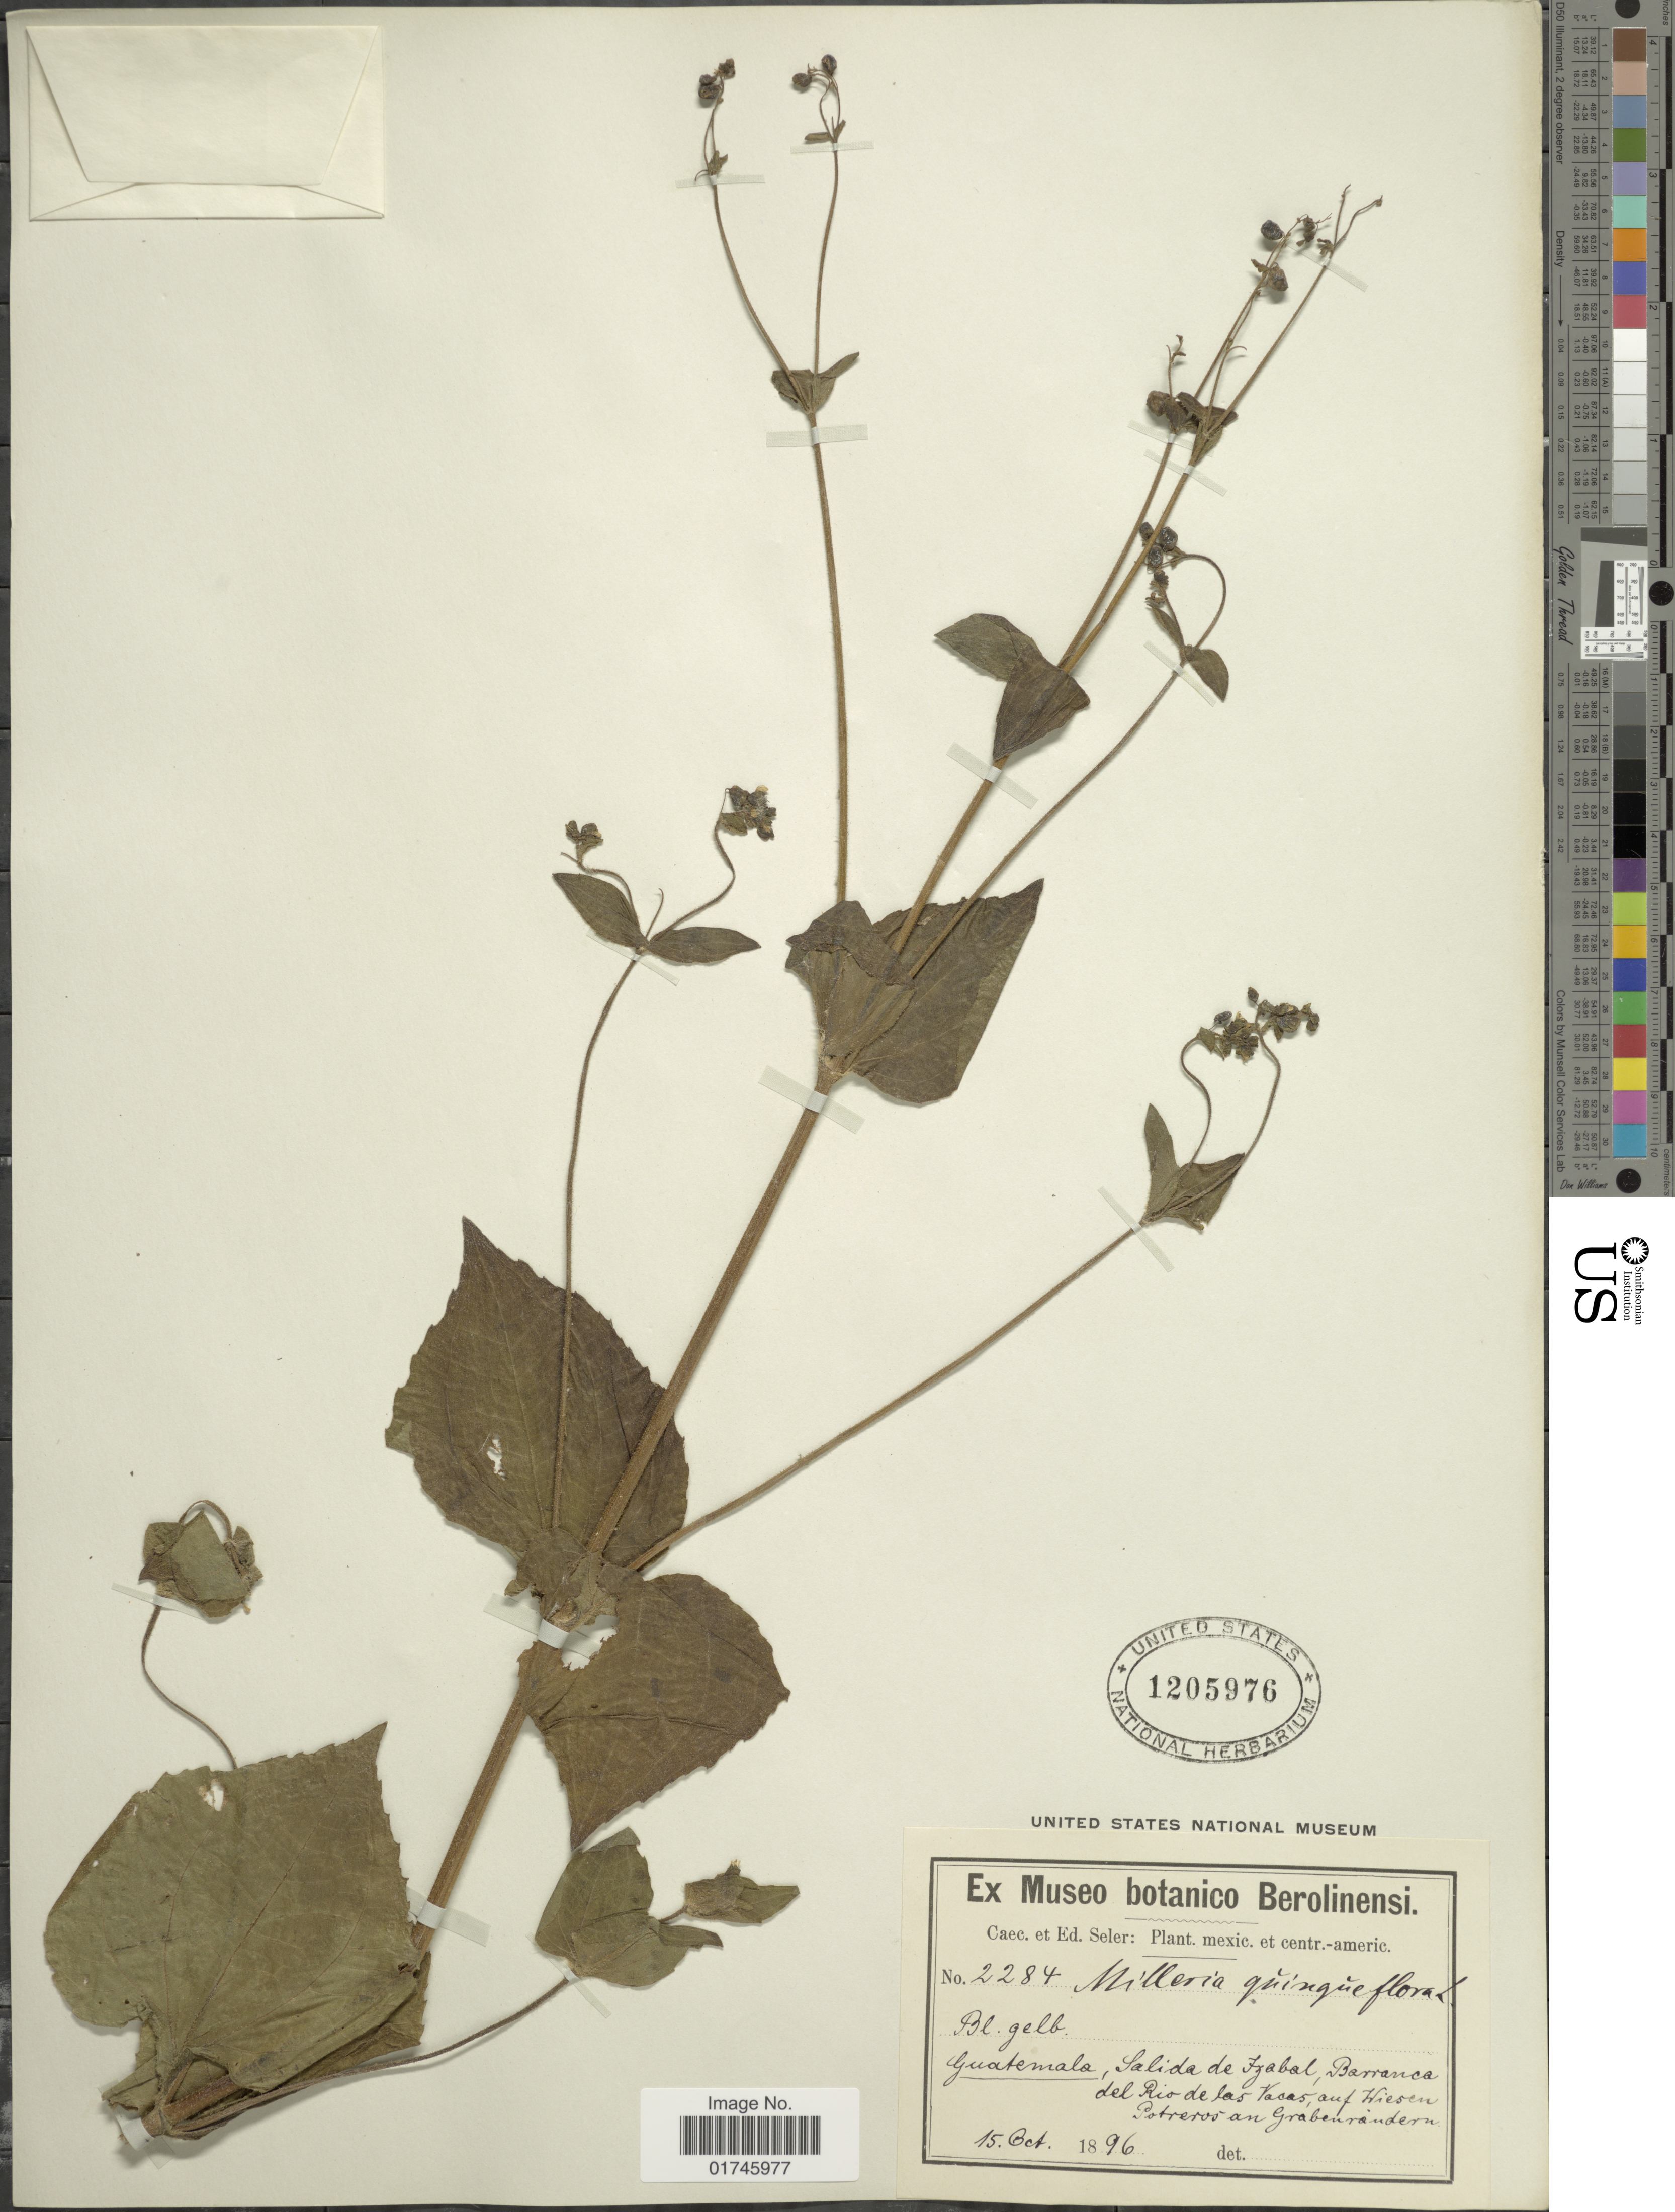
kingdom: Plantae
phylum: Tracheophyta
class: Magnoliopsida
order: Asterales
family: Asteraceae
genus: Milleria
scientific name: Milleria quinqueflora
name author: L.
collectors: ex Caec. et Ed Seler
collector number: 2284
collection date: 1896-10-15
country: Guatemala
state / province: Izabal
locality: Guatemala: Salida de izabal, Barranca del Rio de las Vacas, auf Wiesen Potreros an Grabenrandern.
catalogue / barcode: US 1205976